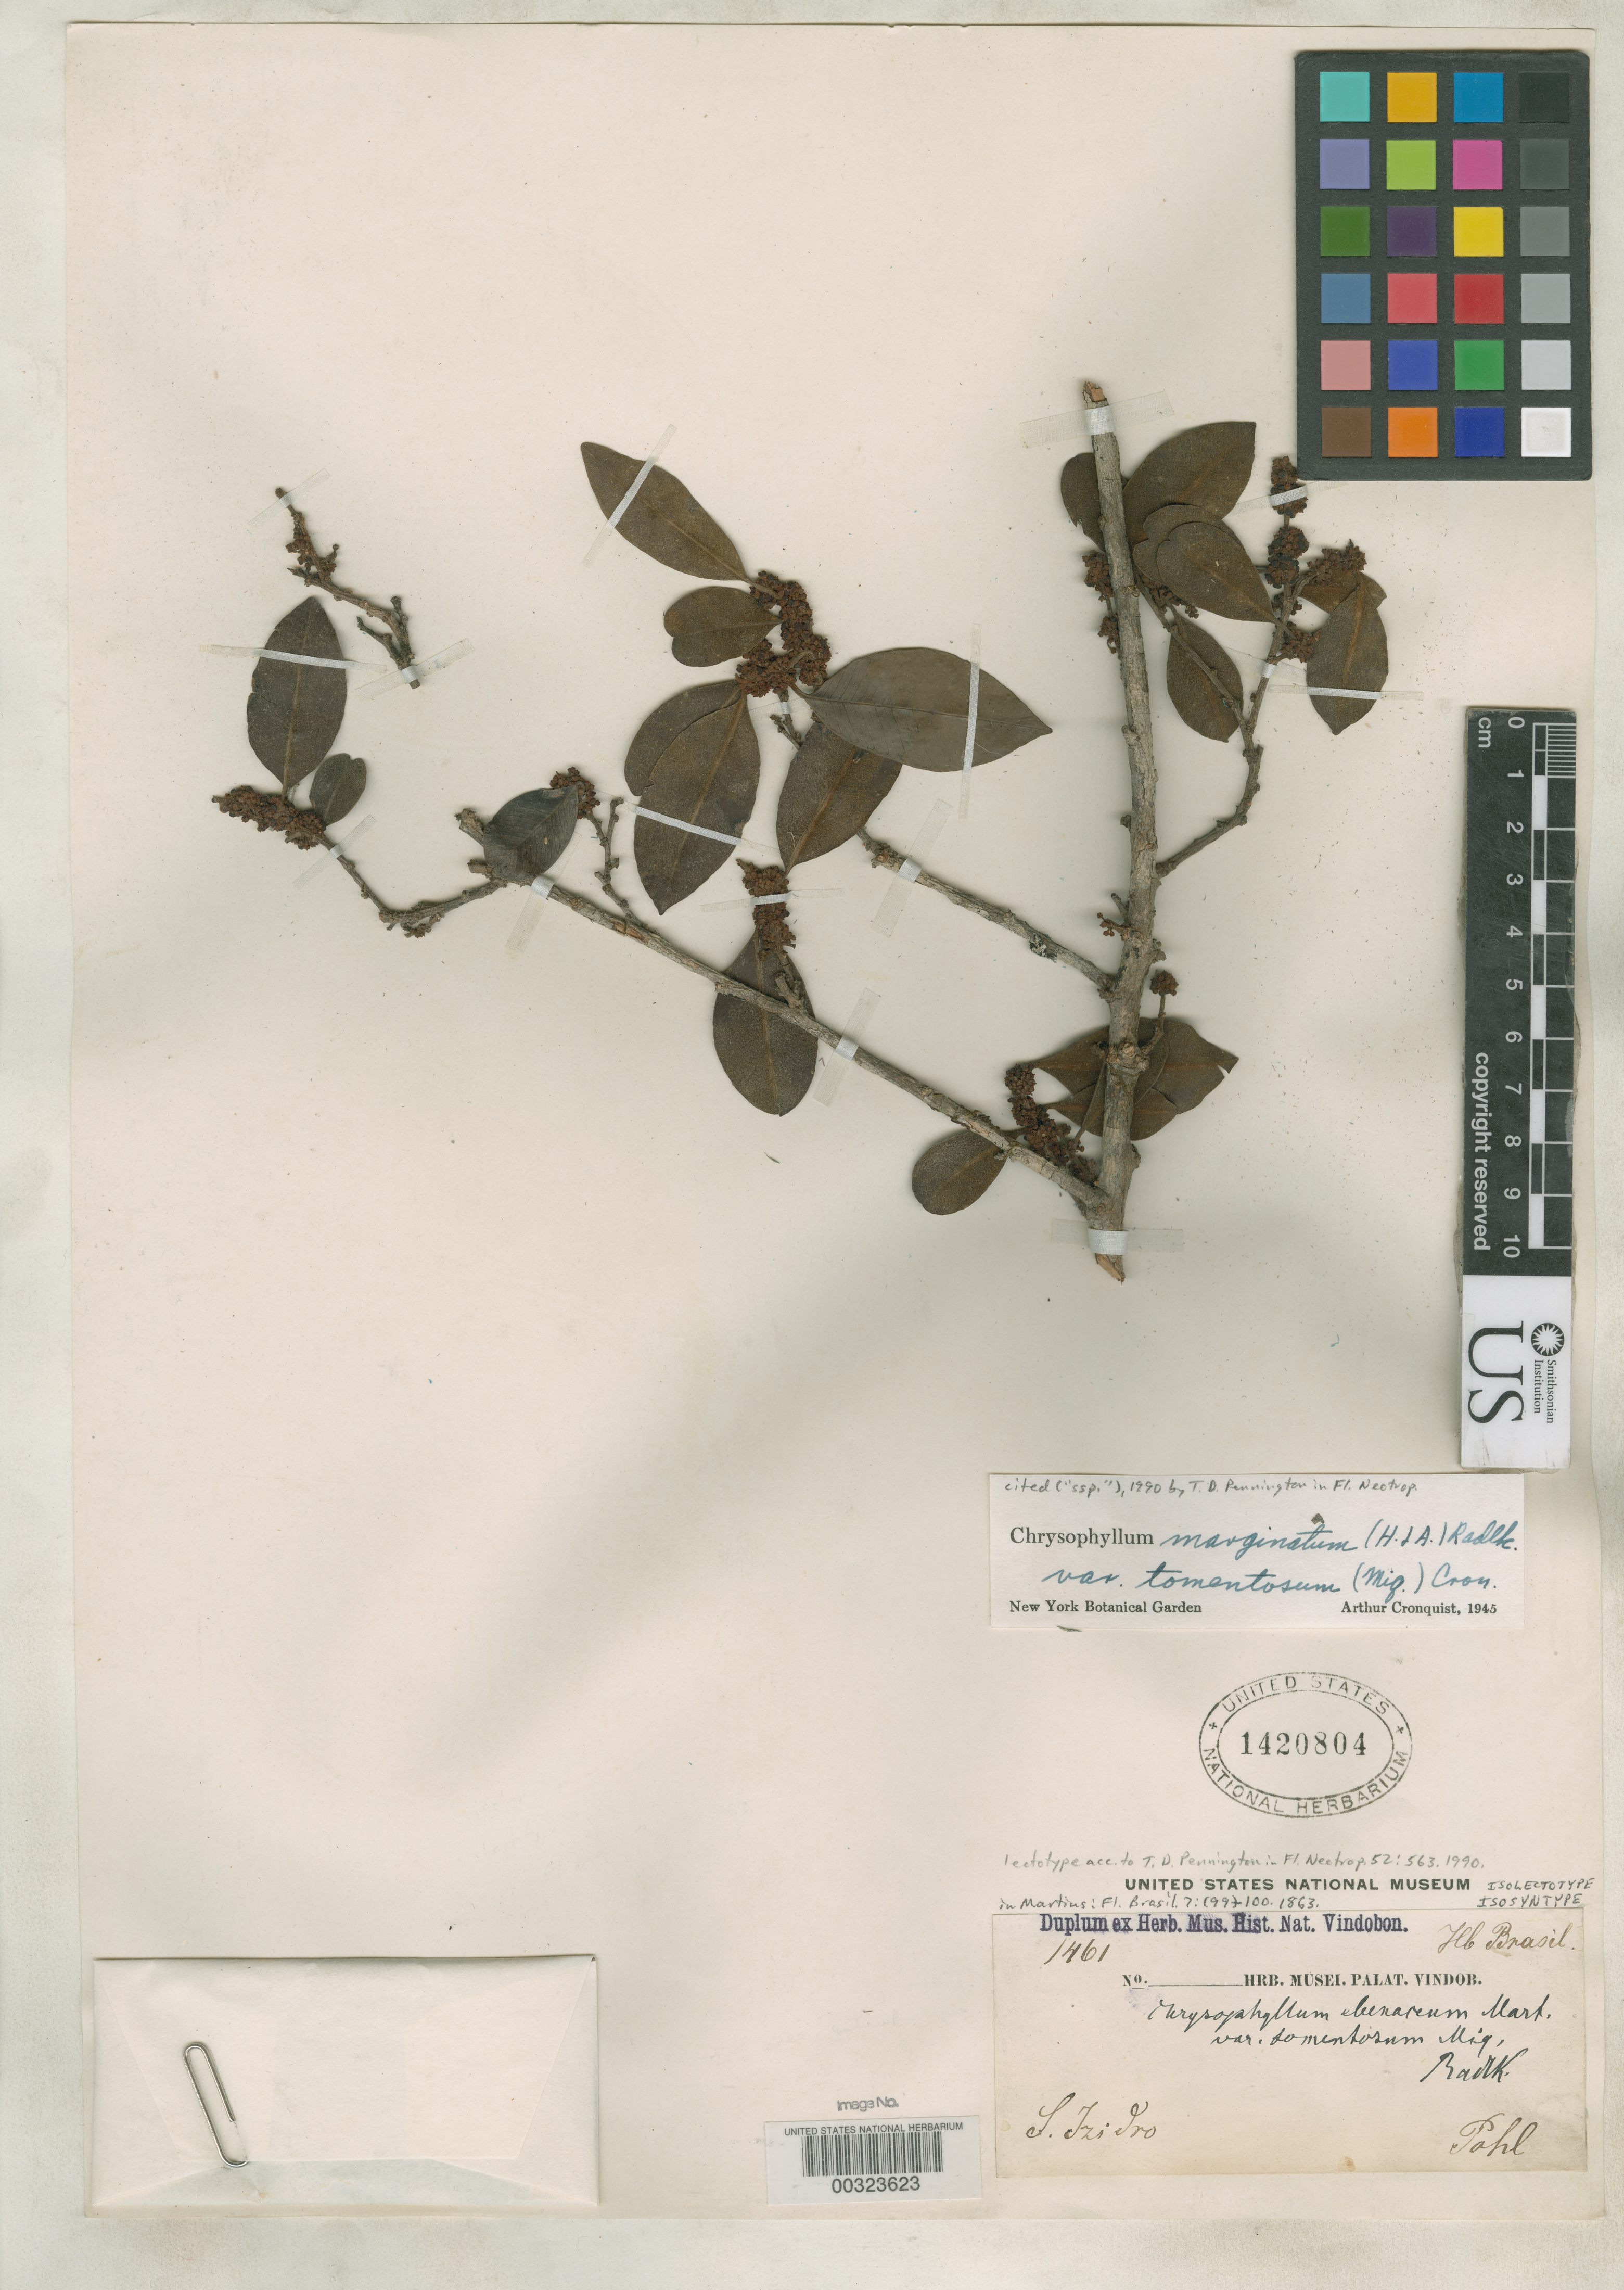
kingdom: Plantae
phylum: Tracheophyta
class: Magnoliopsida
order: Ericales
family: Sapotaceae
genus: Chrysophyllum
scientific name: Chrysophyllum ebenaceum var. tomentosum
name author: Miq. in Mart.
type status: Isolectotype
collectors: J. B. E. Pohl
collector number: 1461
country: Brazil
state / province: Minas Gerais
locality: San Izidro.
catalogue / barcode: US 1420804